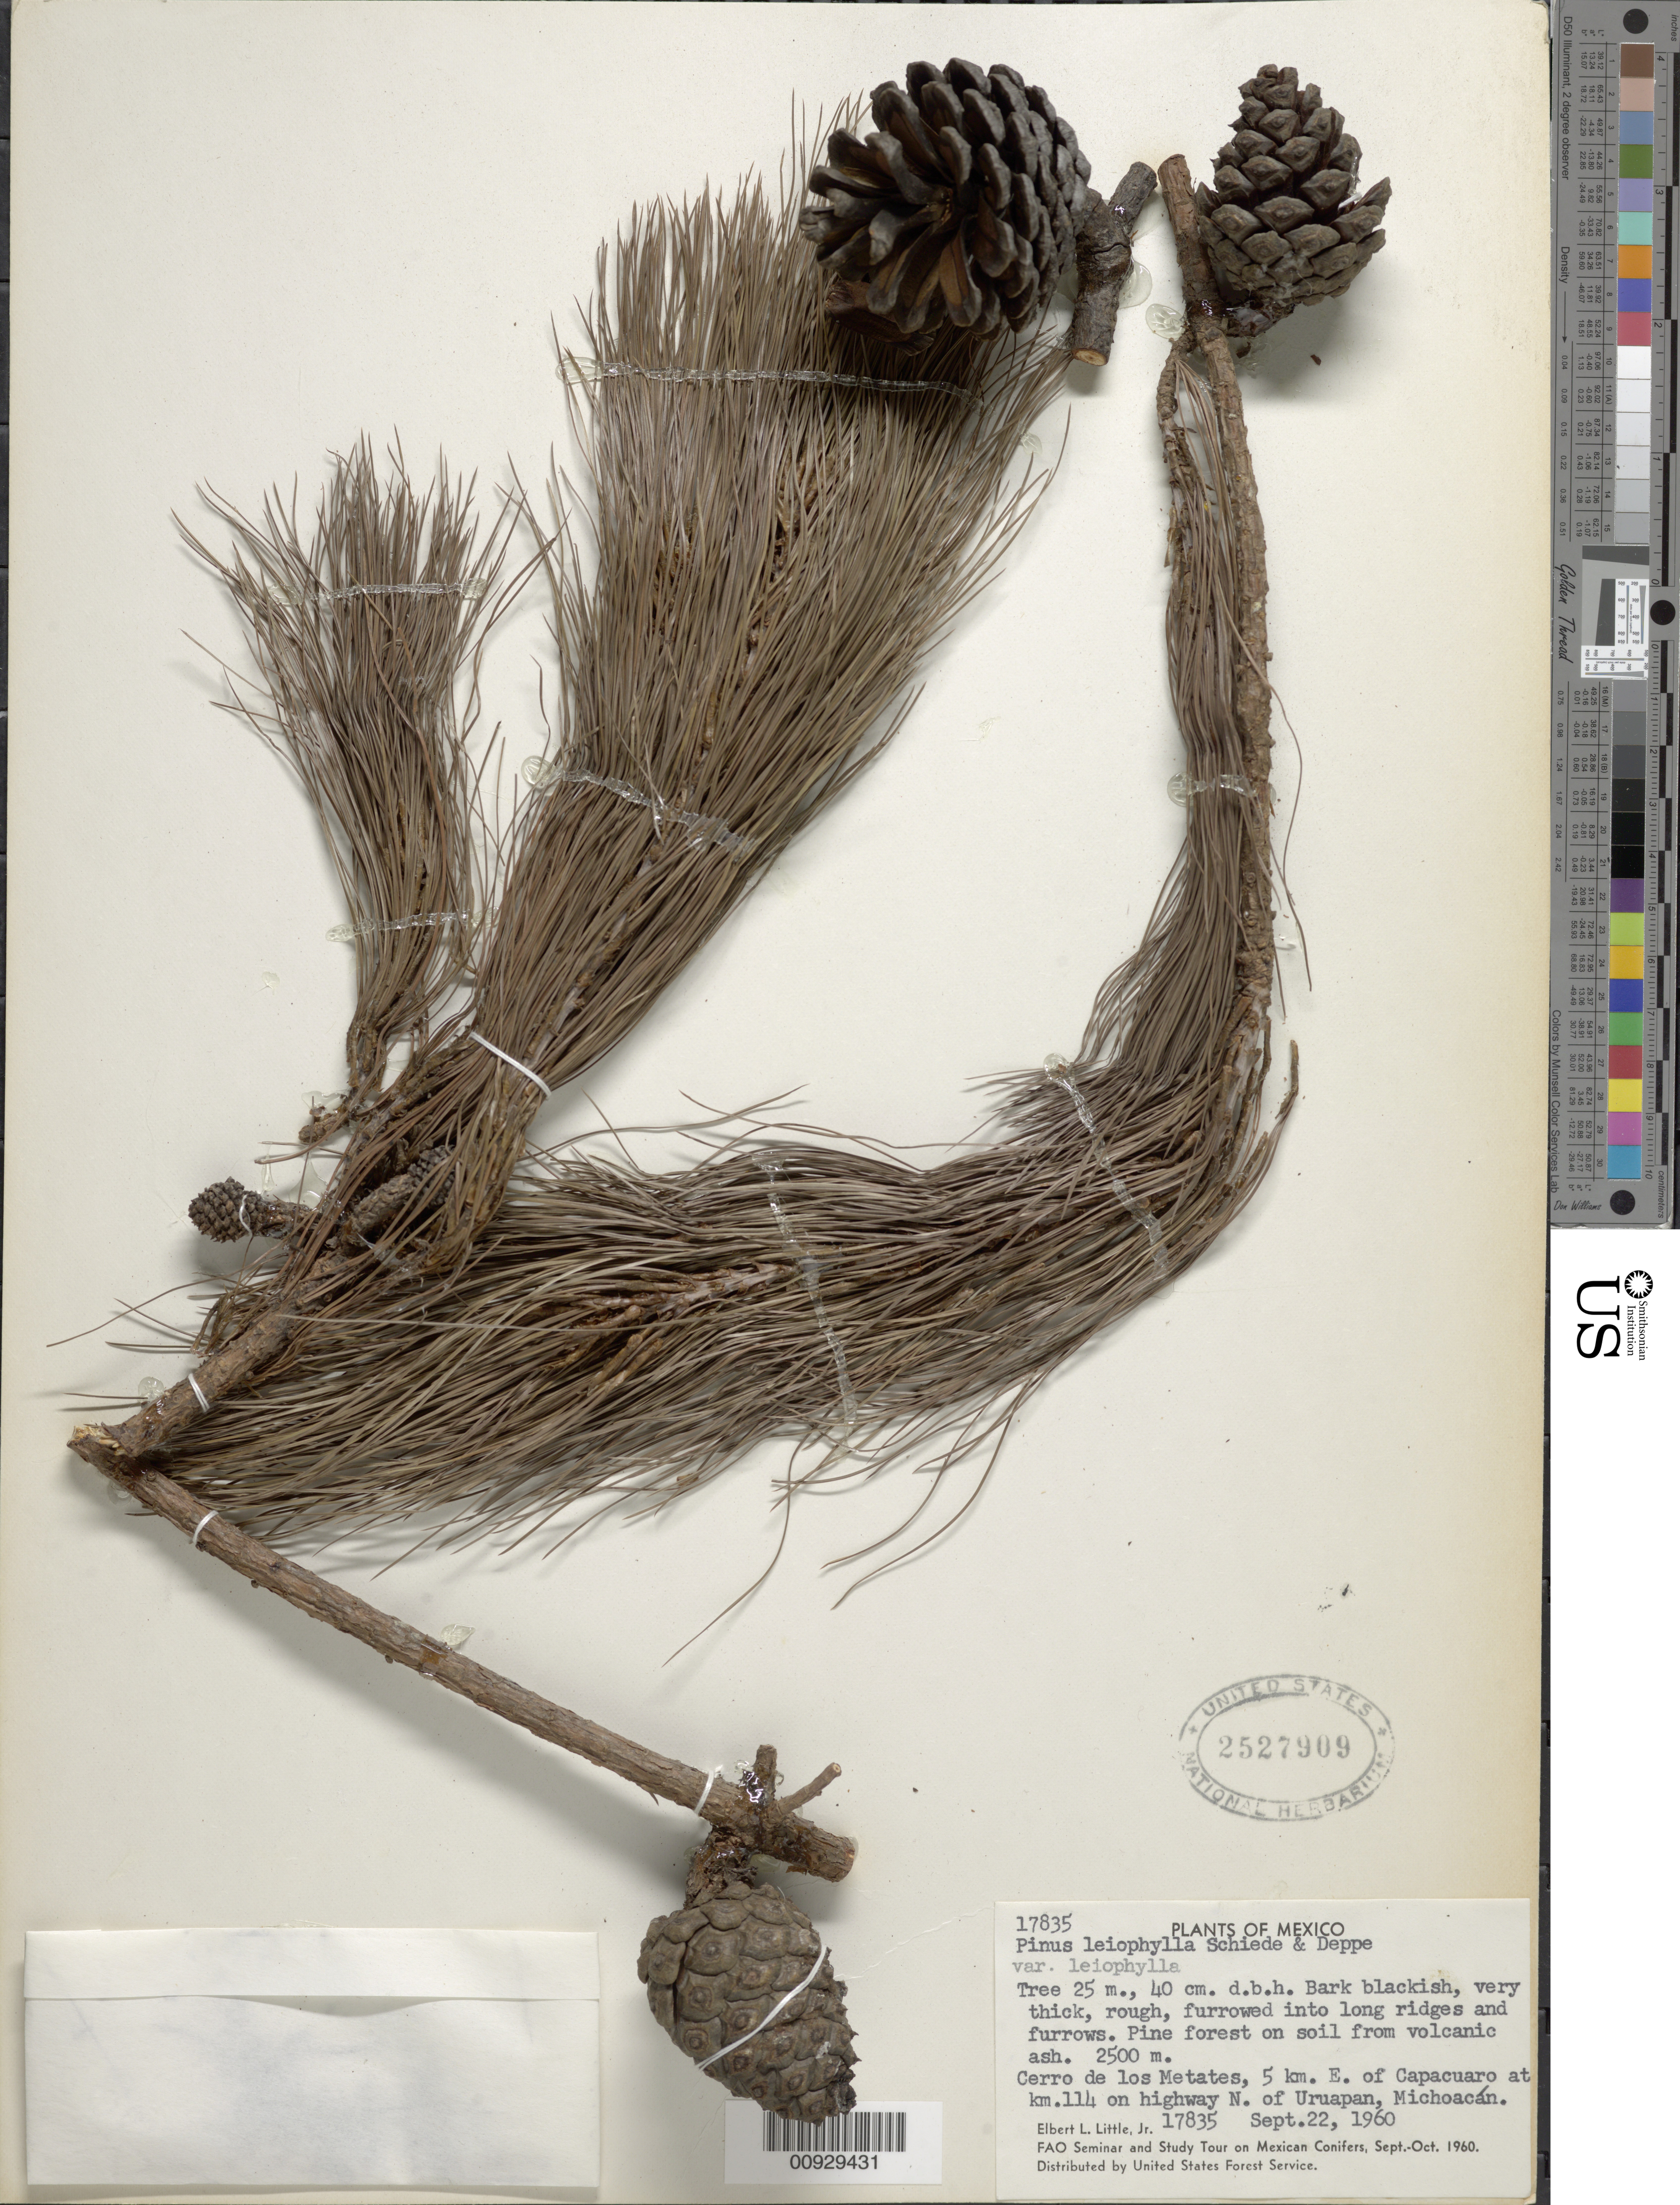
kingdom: Plantae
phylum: Tracheophyta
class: Pinopsida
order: Pinales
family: Pinaceae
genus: Pinus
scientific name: Pinus leiophylla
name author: Schiede ex Schltdl. & Cham.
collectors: E. L. Little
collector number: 17835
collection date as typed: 22 Sep 1960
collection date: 1960-09-22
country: Mexico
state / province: Michoacán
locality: Cerro de los Metates, 5 km. E of Capacuaro at km. 114 on highway N of Uruapan.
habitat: Pine forest oon soil from volcanic ash.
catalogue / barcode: US 2527909